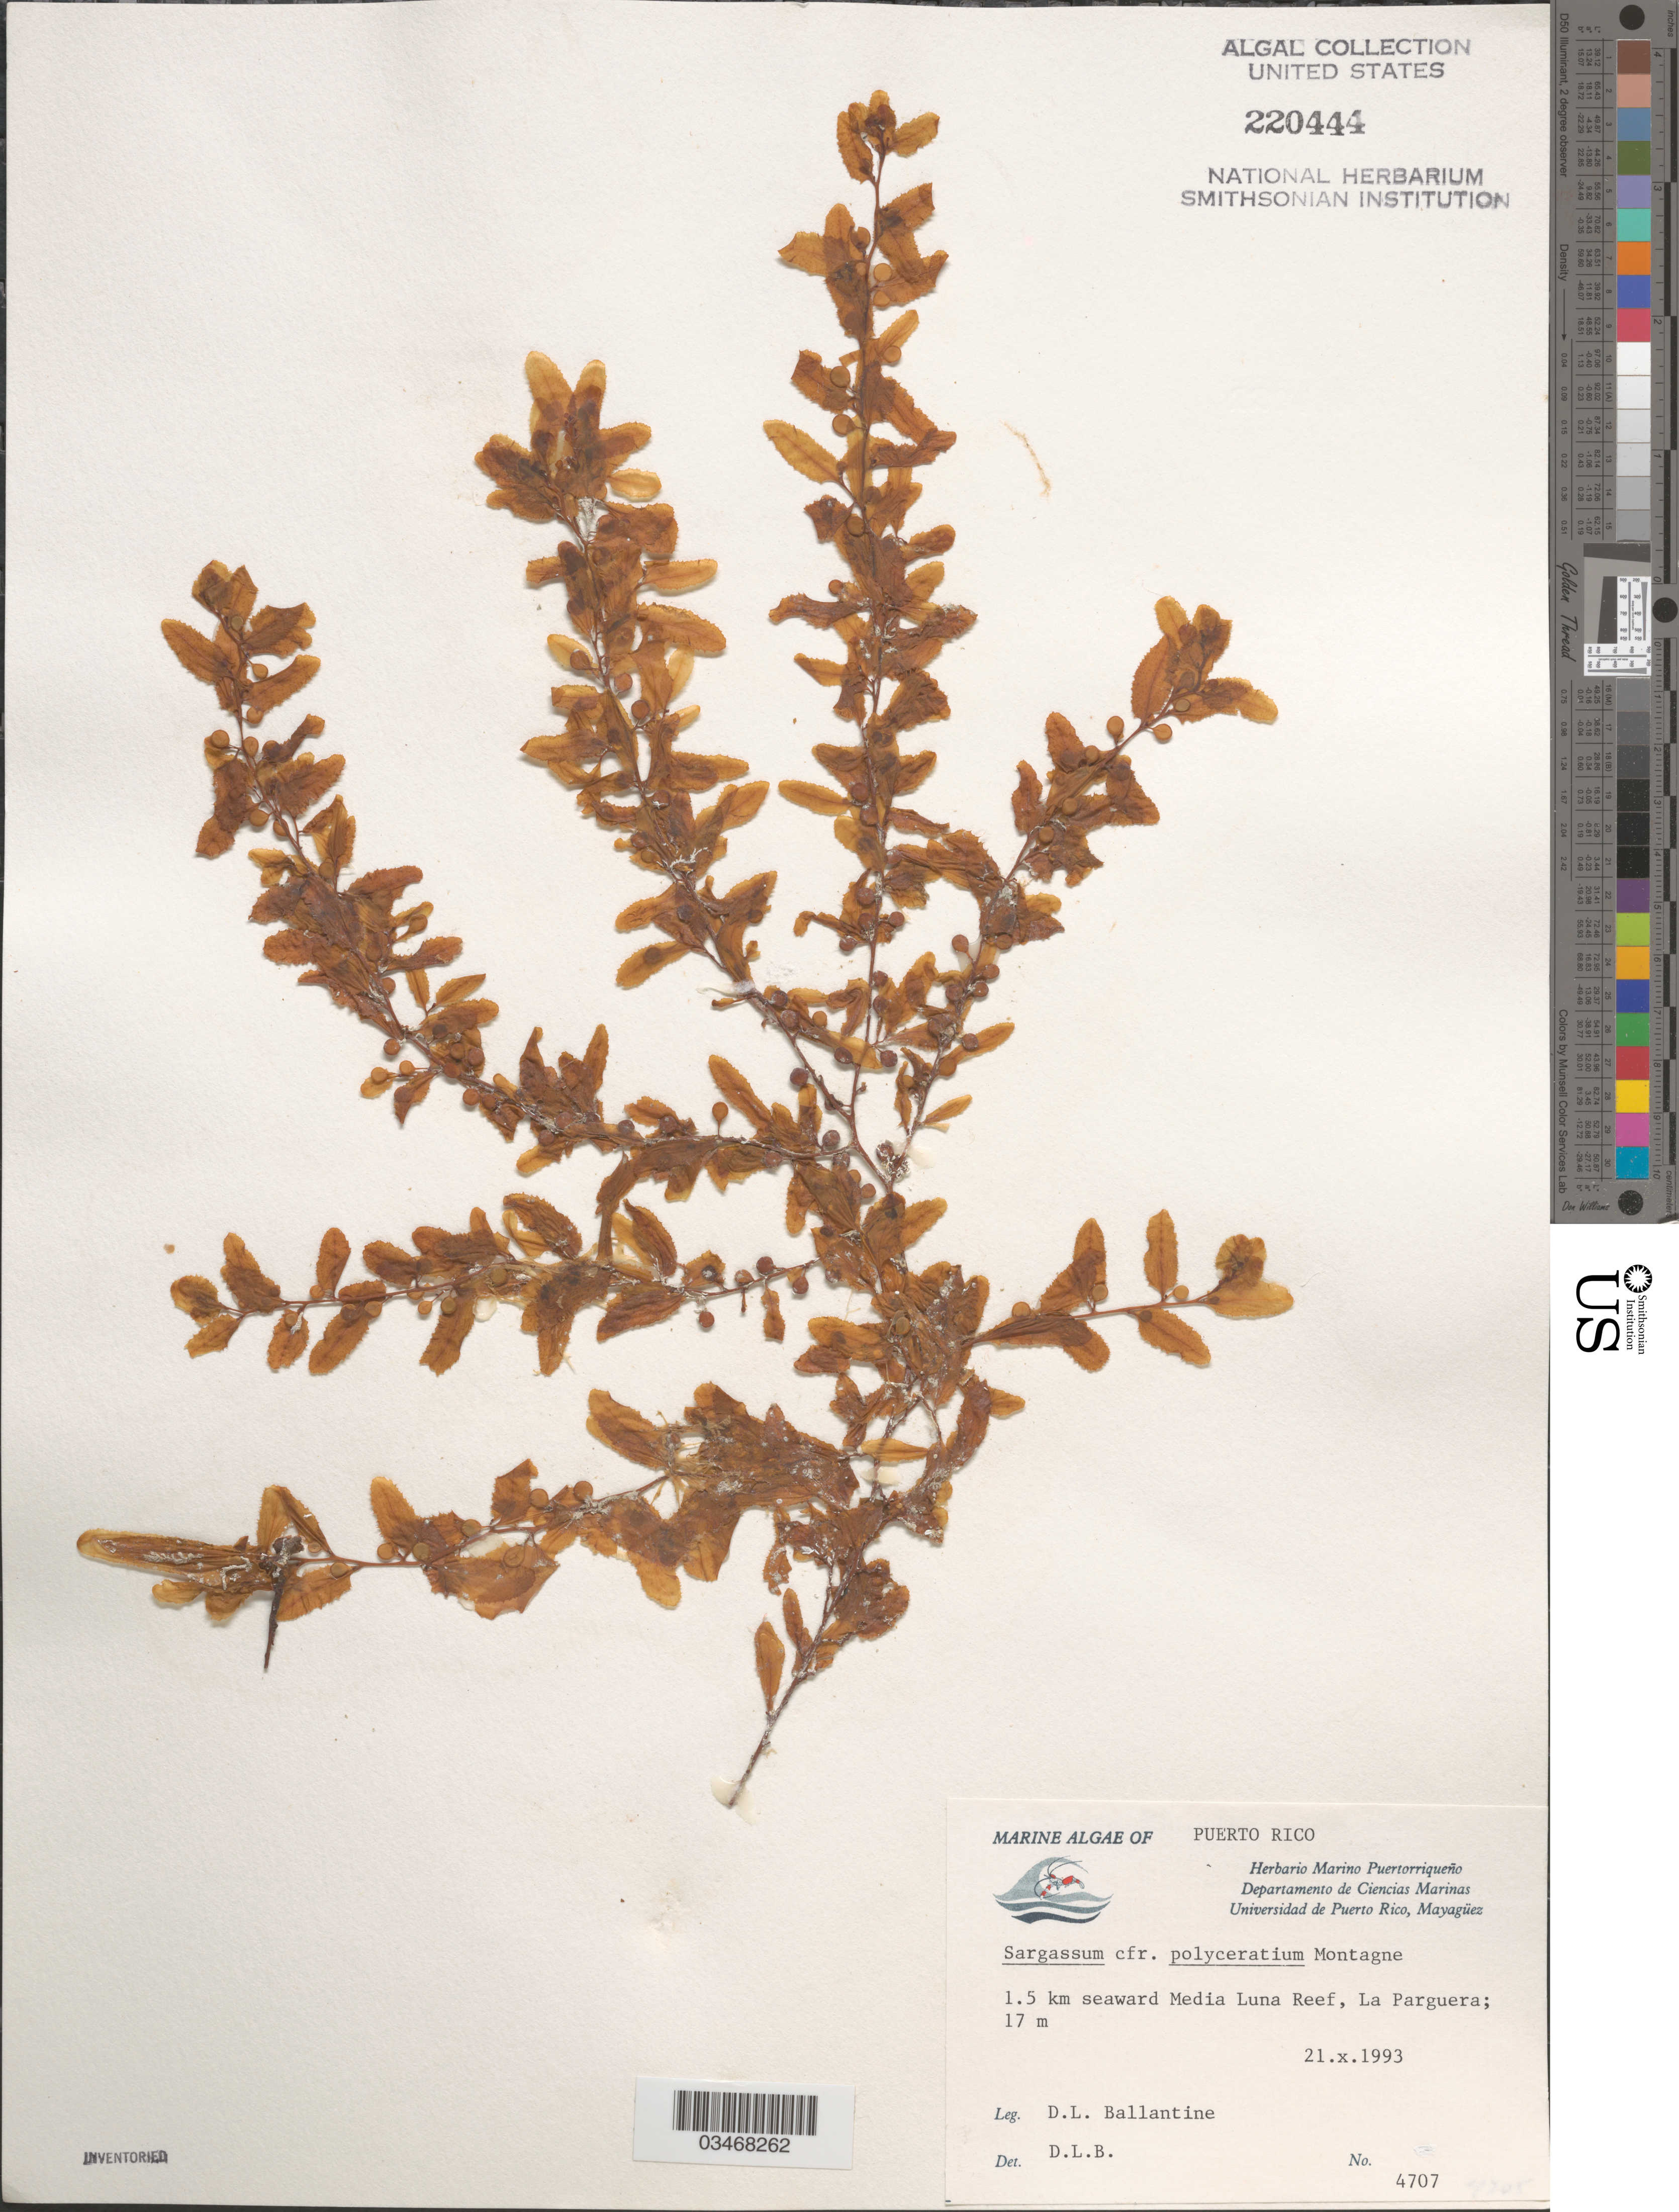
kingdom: Chromista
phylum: Ochrophyta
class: Phaeophyceae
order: Fucales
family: Sargassaceae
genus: Sargassum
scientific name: Sargassum polyceratium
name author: Mont.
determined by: Ballantine, D. L.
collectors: D.L. Ballantine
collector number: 4707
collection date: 1993-10-21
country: Puerto Rico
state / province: Lajas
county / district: La Parguera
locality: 1.5 km seaward Media Luna Reef.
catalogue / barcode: US 220444